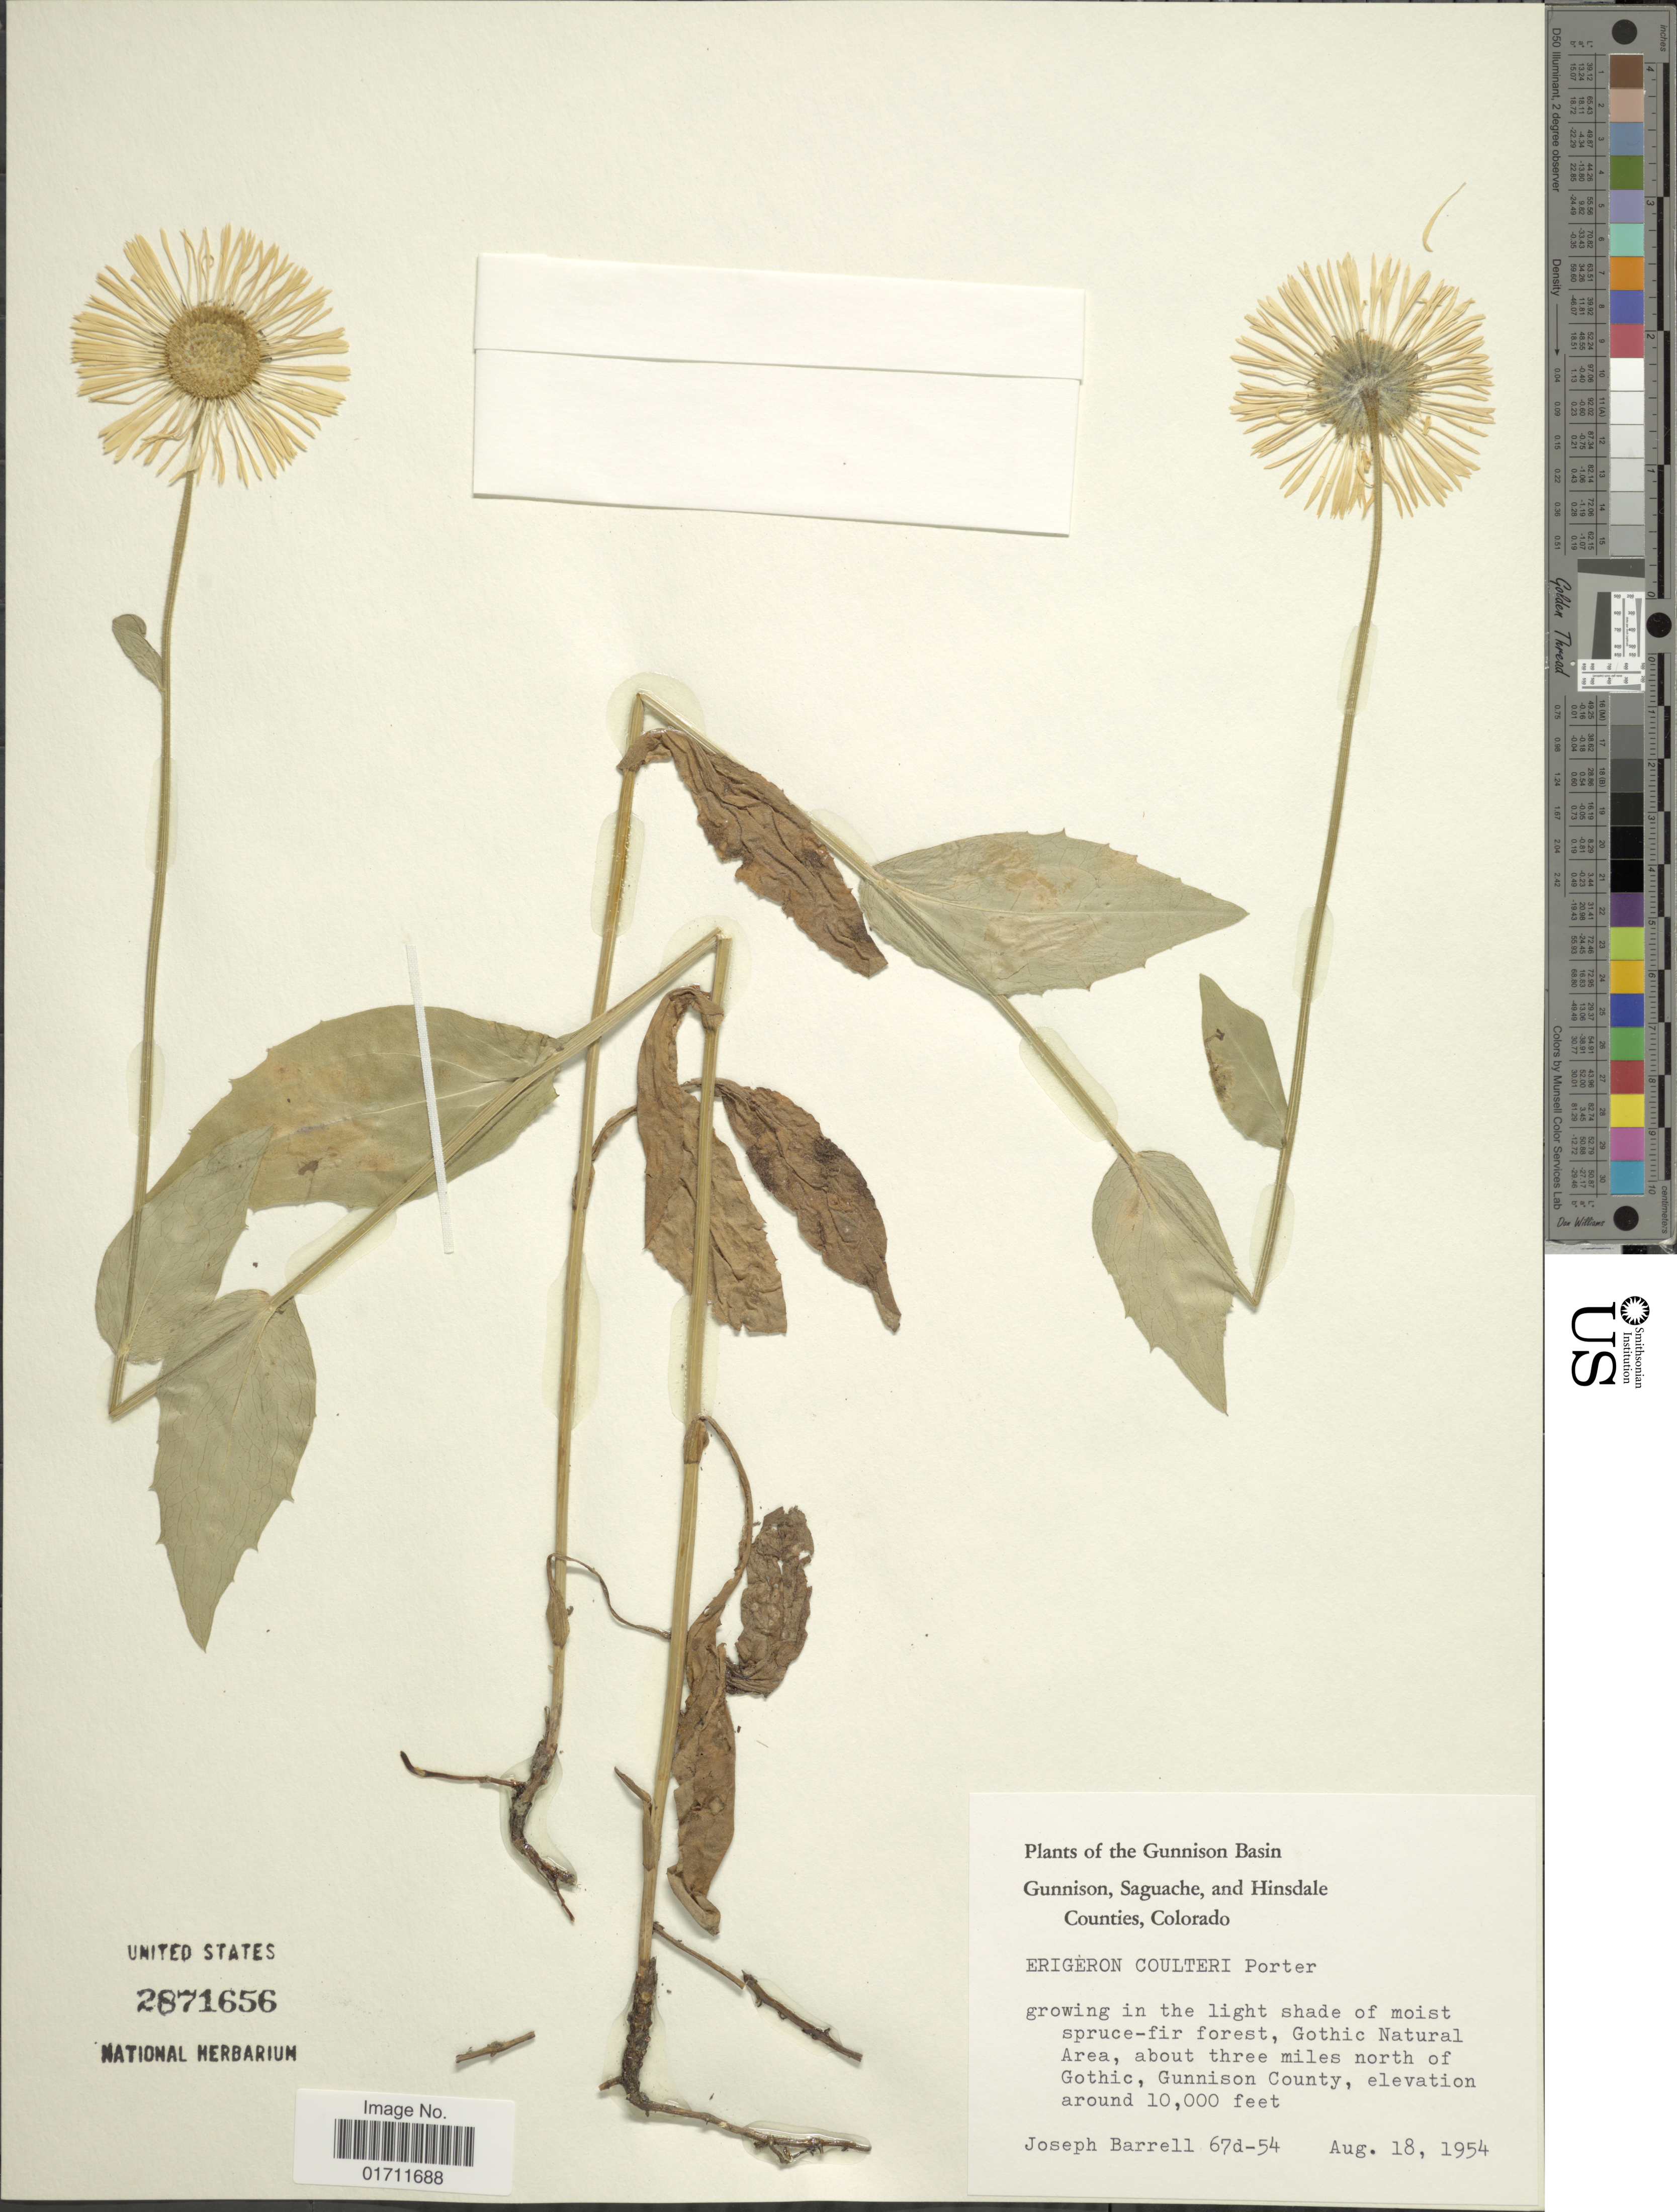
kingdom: Plantae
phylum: Tracheophyta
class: Magnoliopsida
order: Asterales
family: Asteraceae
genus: Erigeron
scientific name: Erigeron coulteri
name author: Porter in Porter & J.M. Coult.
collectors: J. Barrell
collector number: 67d-54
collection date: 1954-08-18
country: United States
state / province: Colorado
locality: The Gunnison Basin Gunnison, Saguache, and Hinsdale Counties, growing in the light shade of moist spruce-fir forest, Gothic Natural Area, about three miles north of Gothic, Gunnison County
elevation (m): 3048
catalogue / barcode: US 2871656